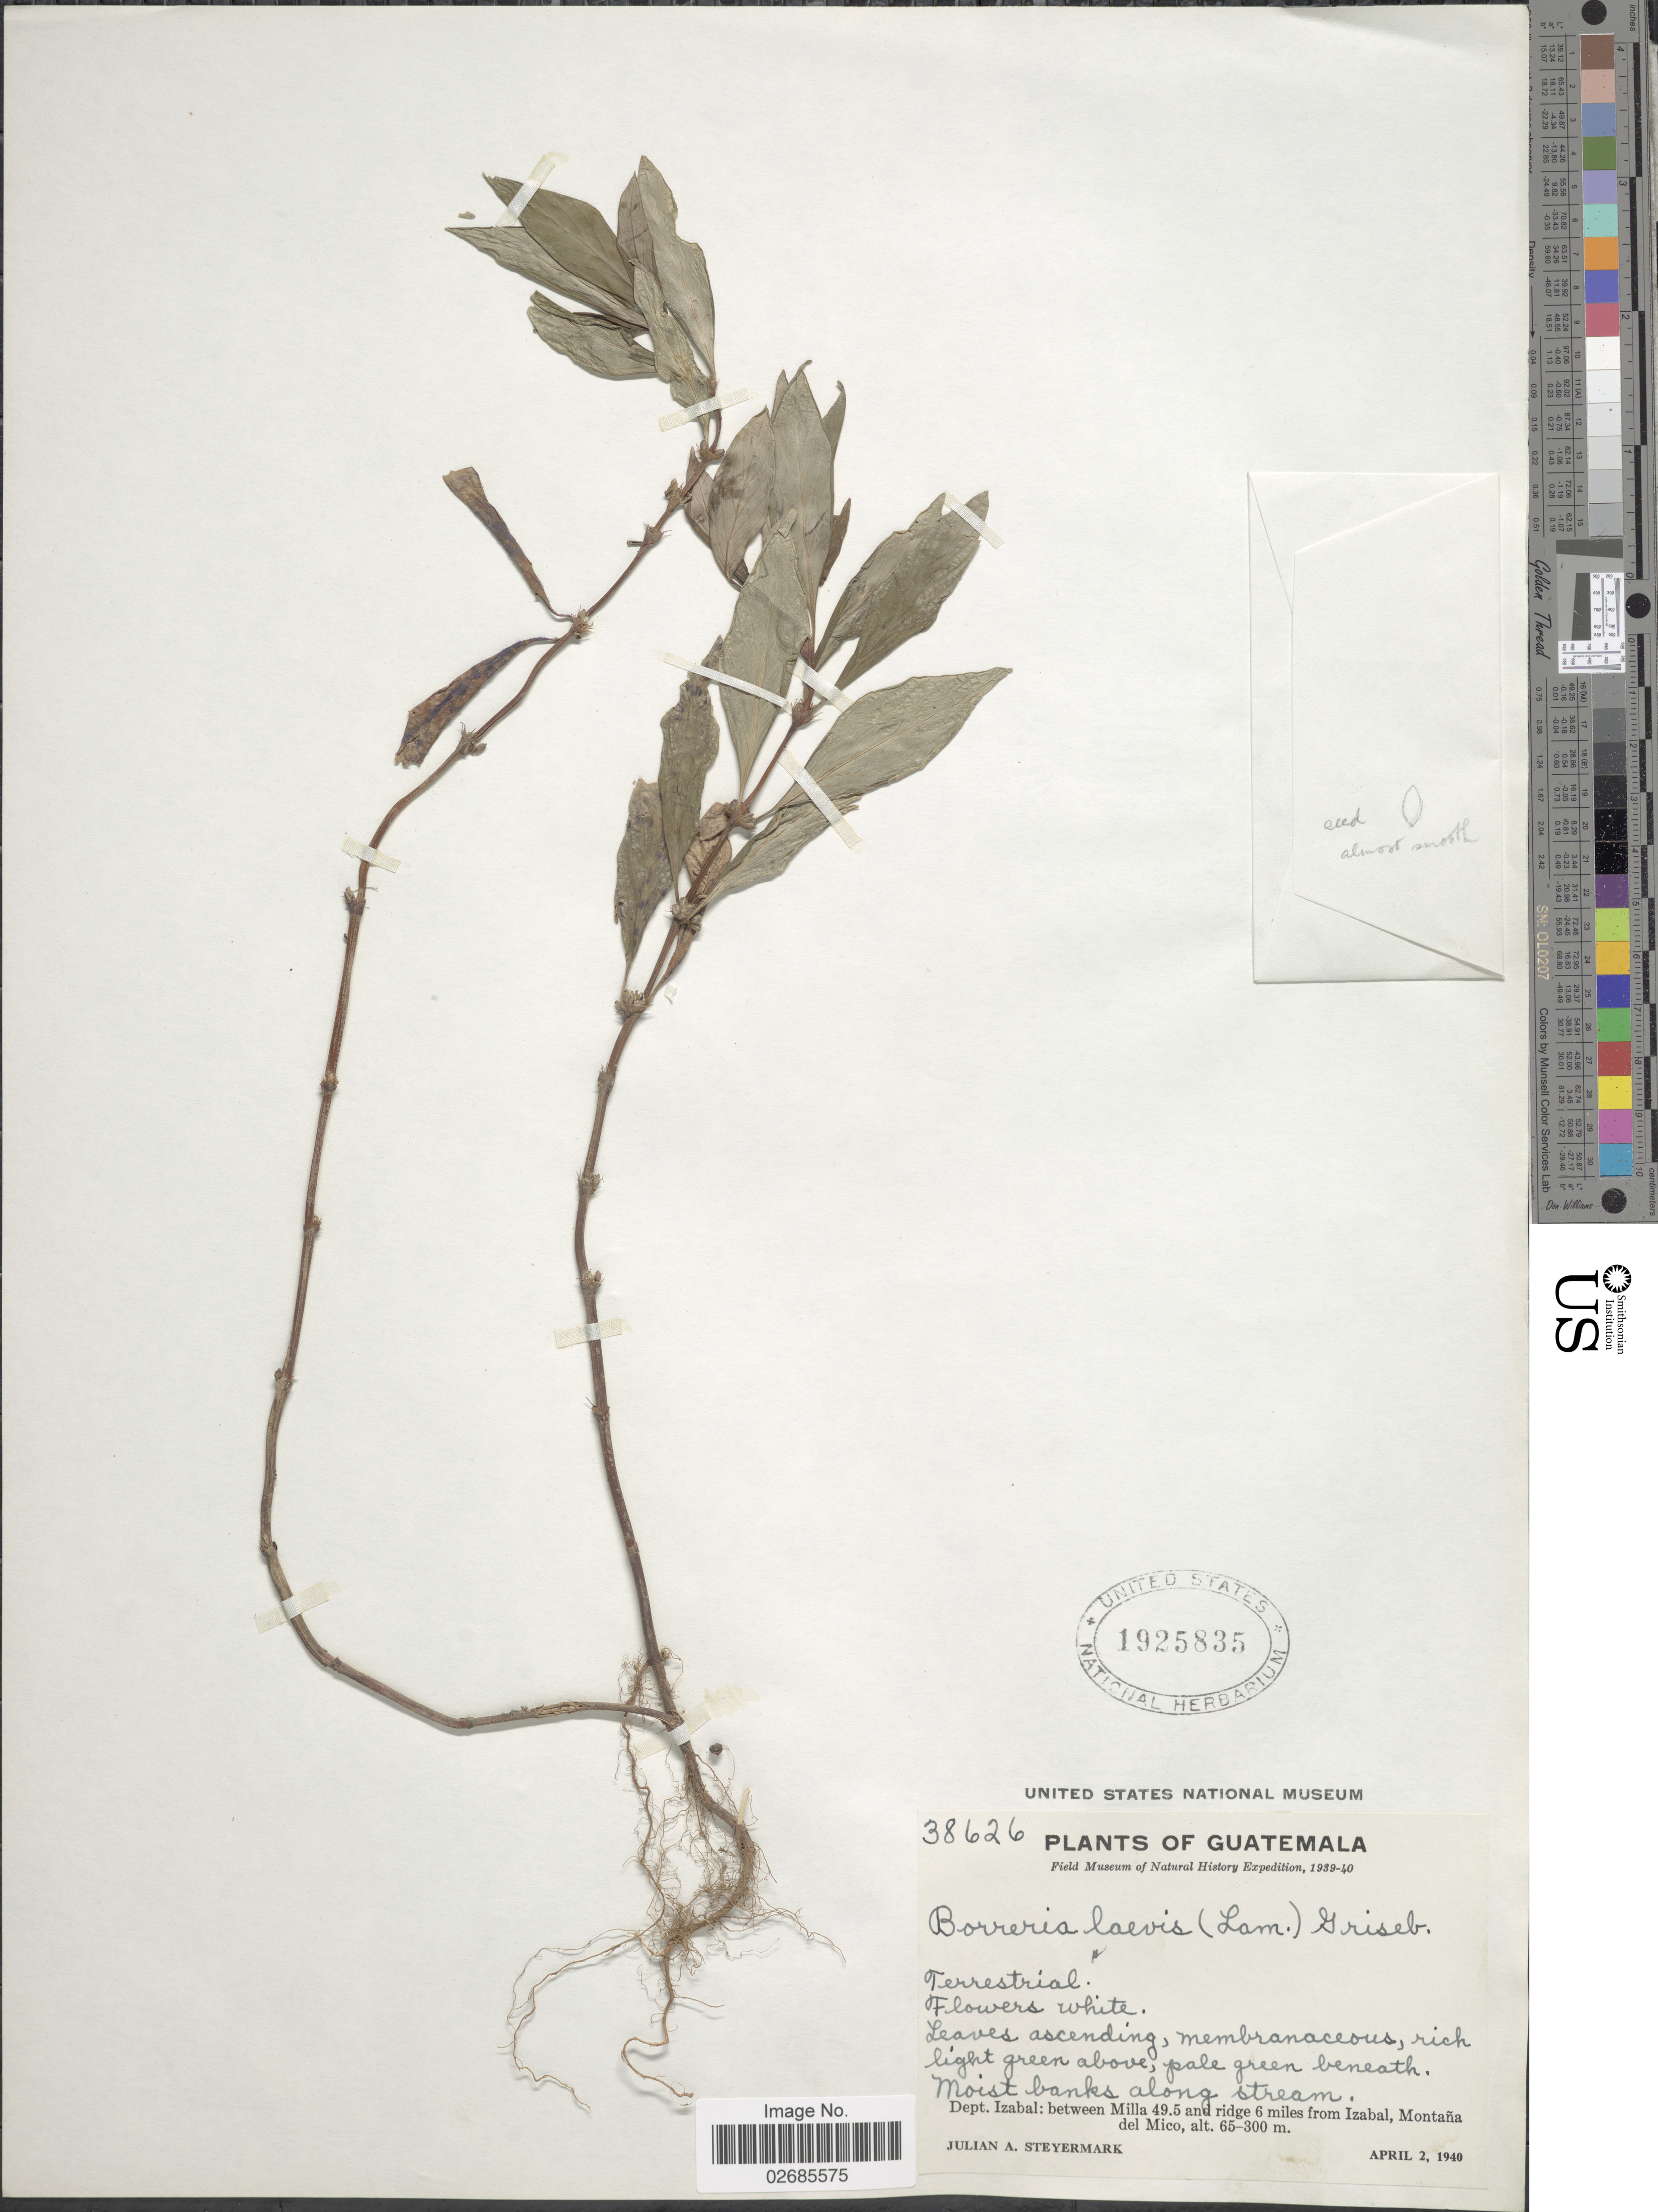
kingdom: Plantae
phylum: Tracheophyta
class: Magnoliopsida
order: Gentianales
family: Rubiaceae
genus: Borreria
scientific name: Borreria assurgens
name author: (Ruiz & Pav.) Griseb.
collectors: J. Steyermark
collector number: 38626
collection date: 1940-04-02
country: Guatemala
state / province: Izabal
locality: Moist banks along stream, Dept. Izabal: between Milla 49.5 and ridge 6 miles from Izabal, Montaña del Mico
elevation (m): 65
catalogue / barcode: US 1925835